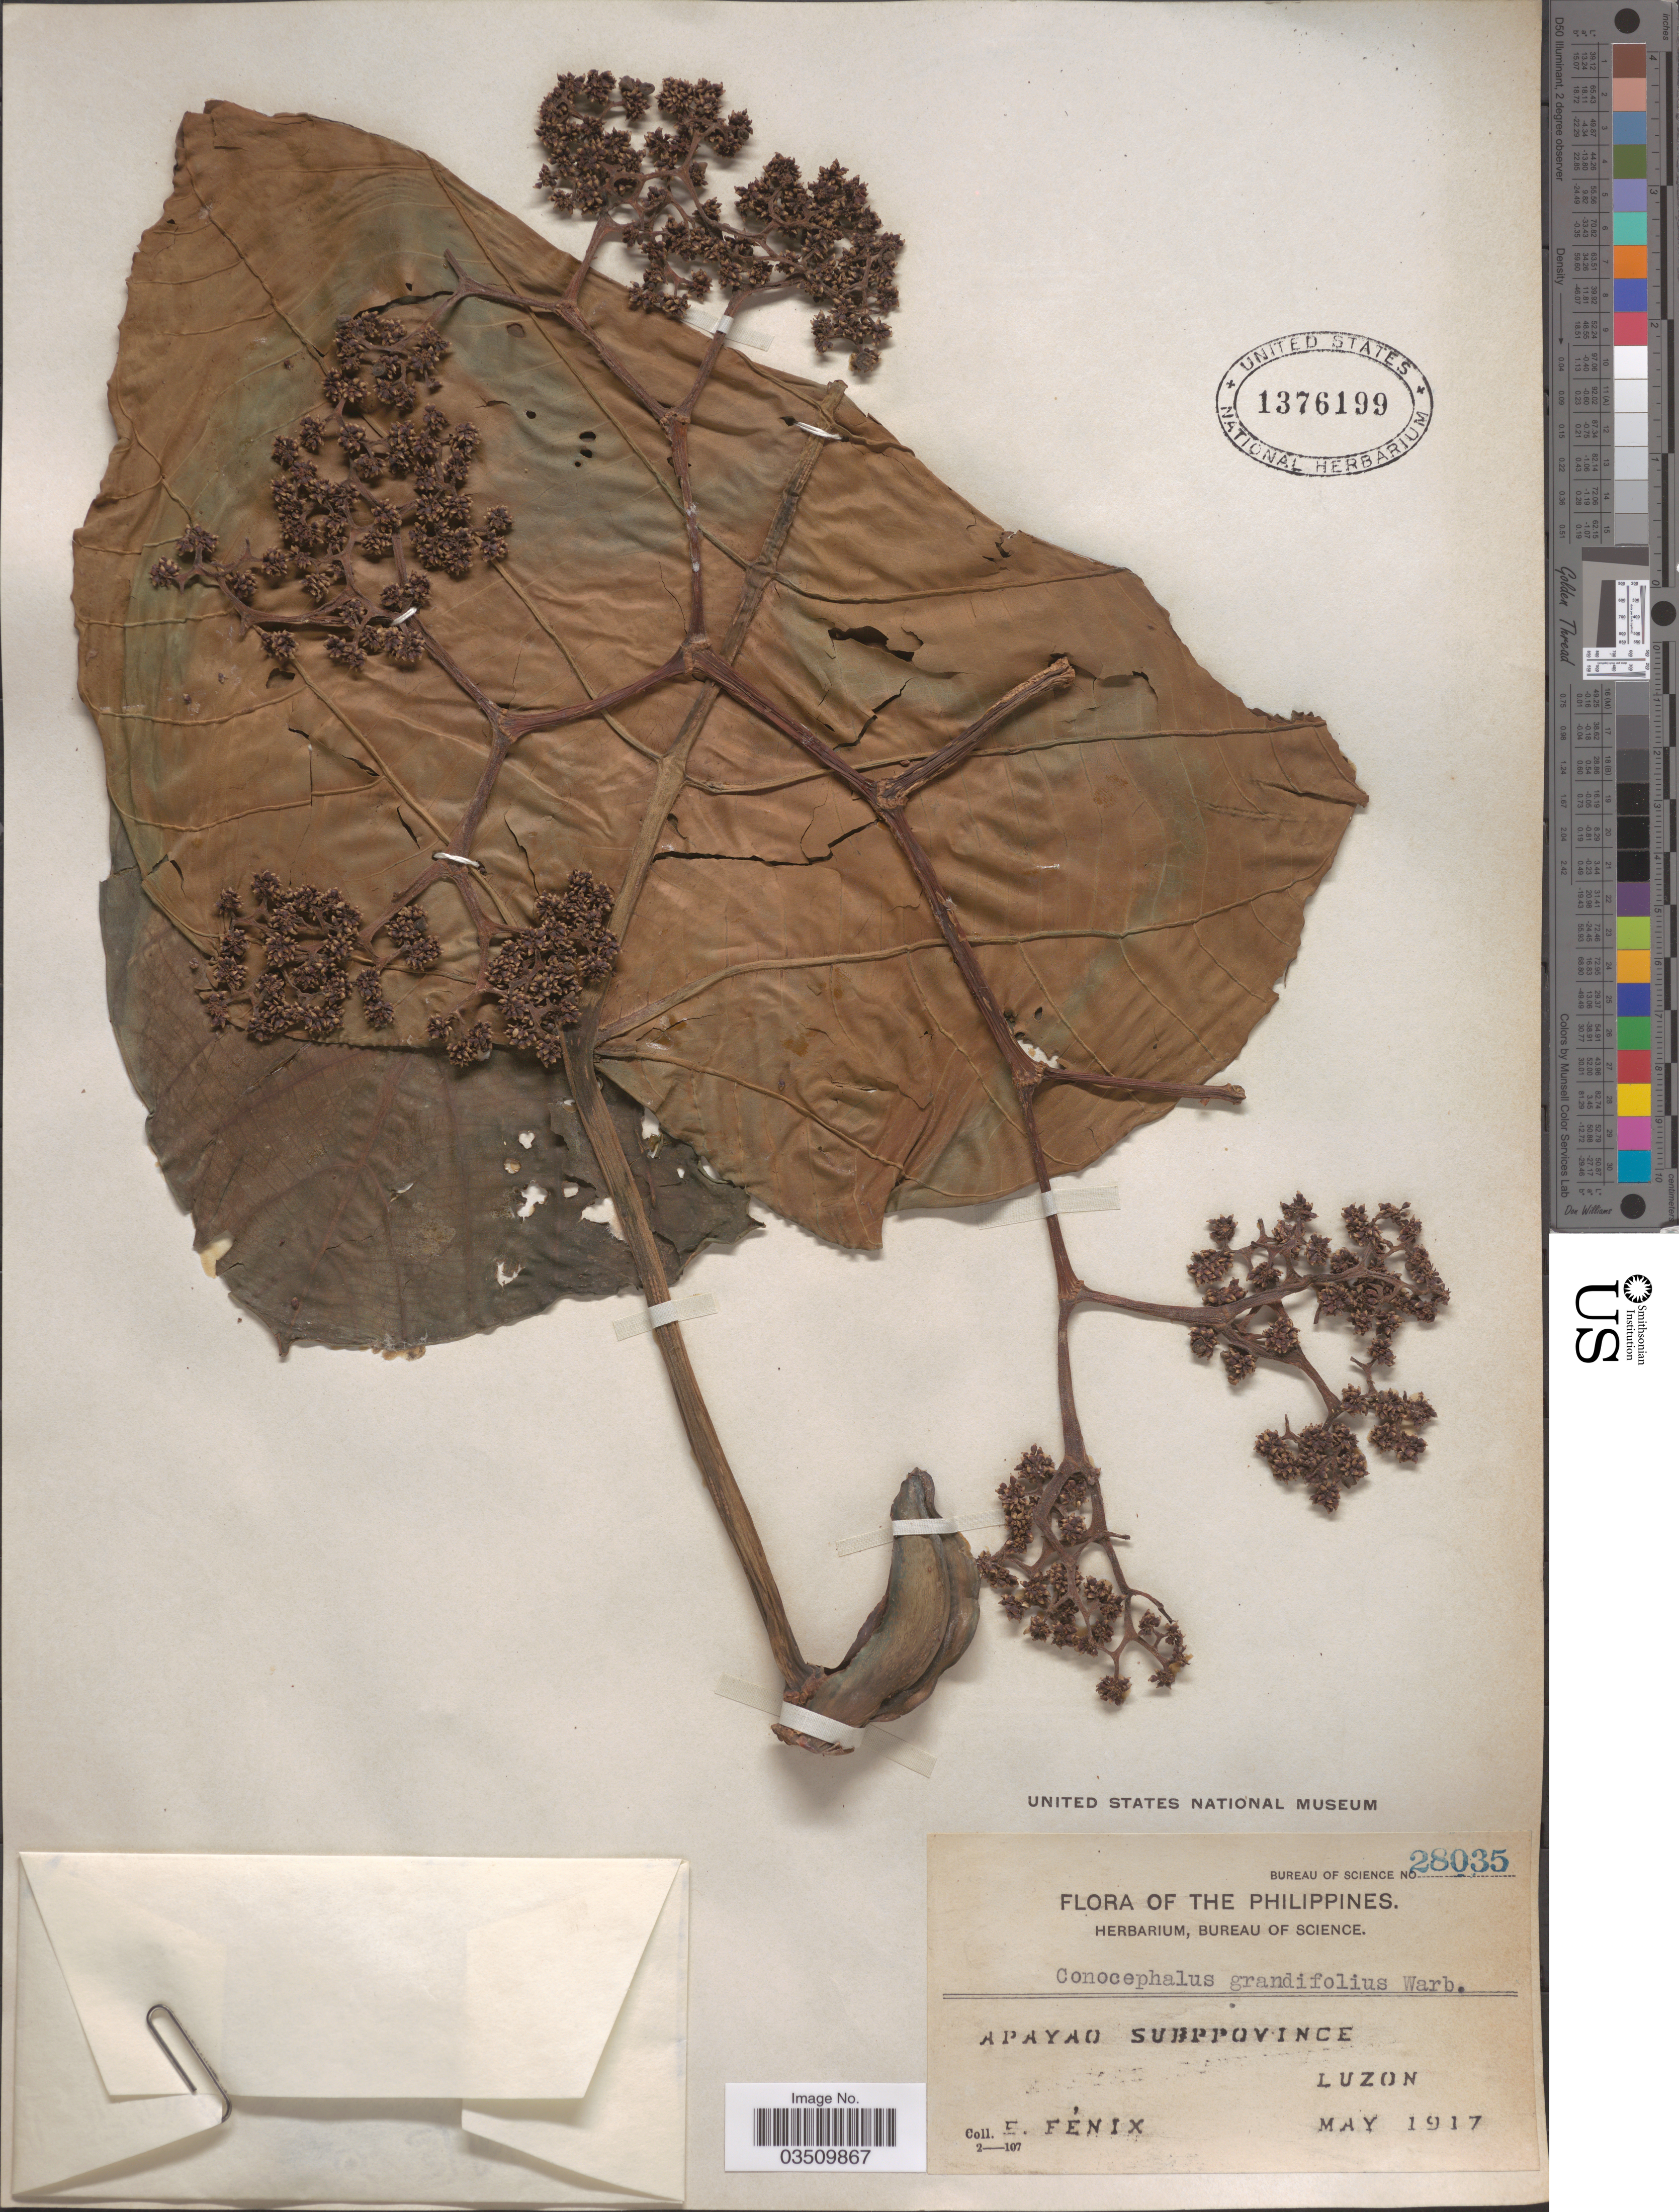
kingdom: Plantae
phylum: Tracheophyta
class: Magnoliopsida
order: Rosales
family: Urticaceae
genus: Poikilospermum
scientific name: Poikilospermum acuminatum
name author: (Trécul) Merr.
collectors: E. Fénix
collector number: Bureau of Science 28035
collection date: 1917-05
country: Philippines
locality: Apayao Subprovince, Luzon.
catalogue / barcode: US 1376199